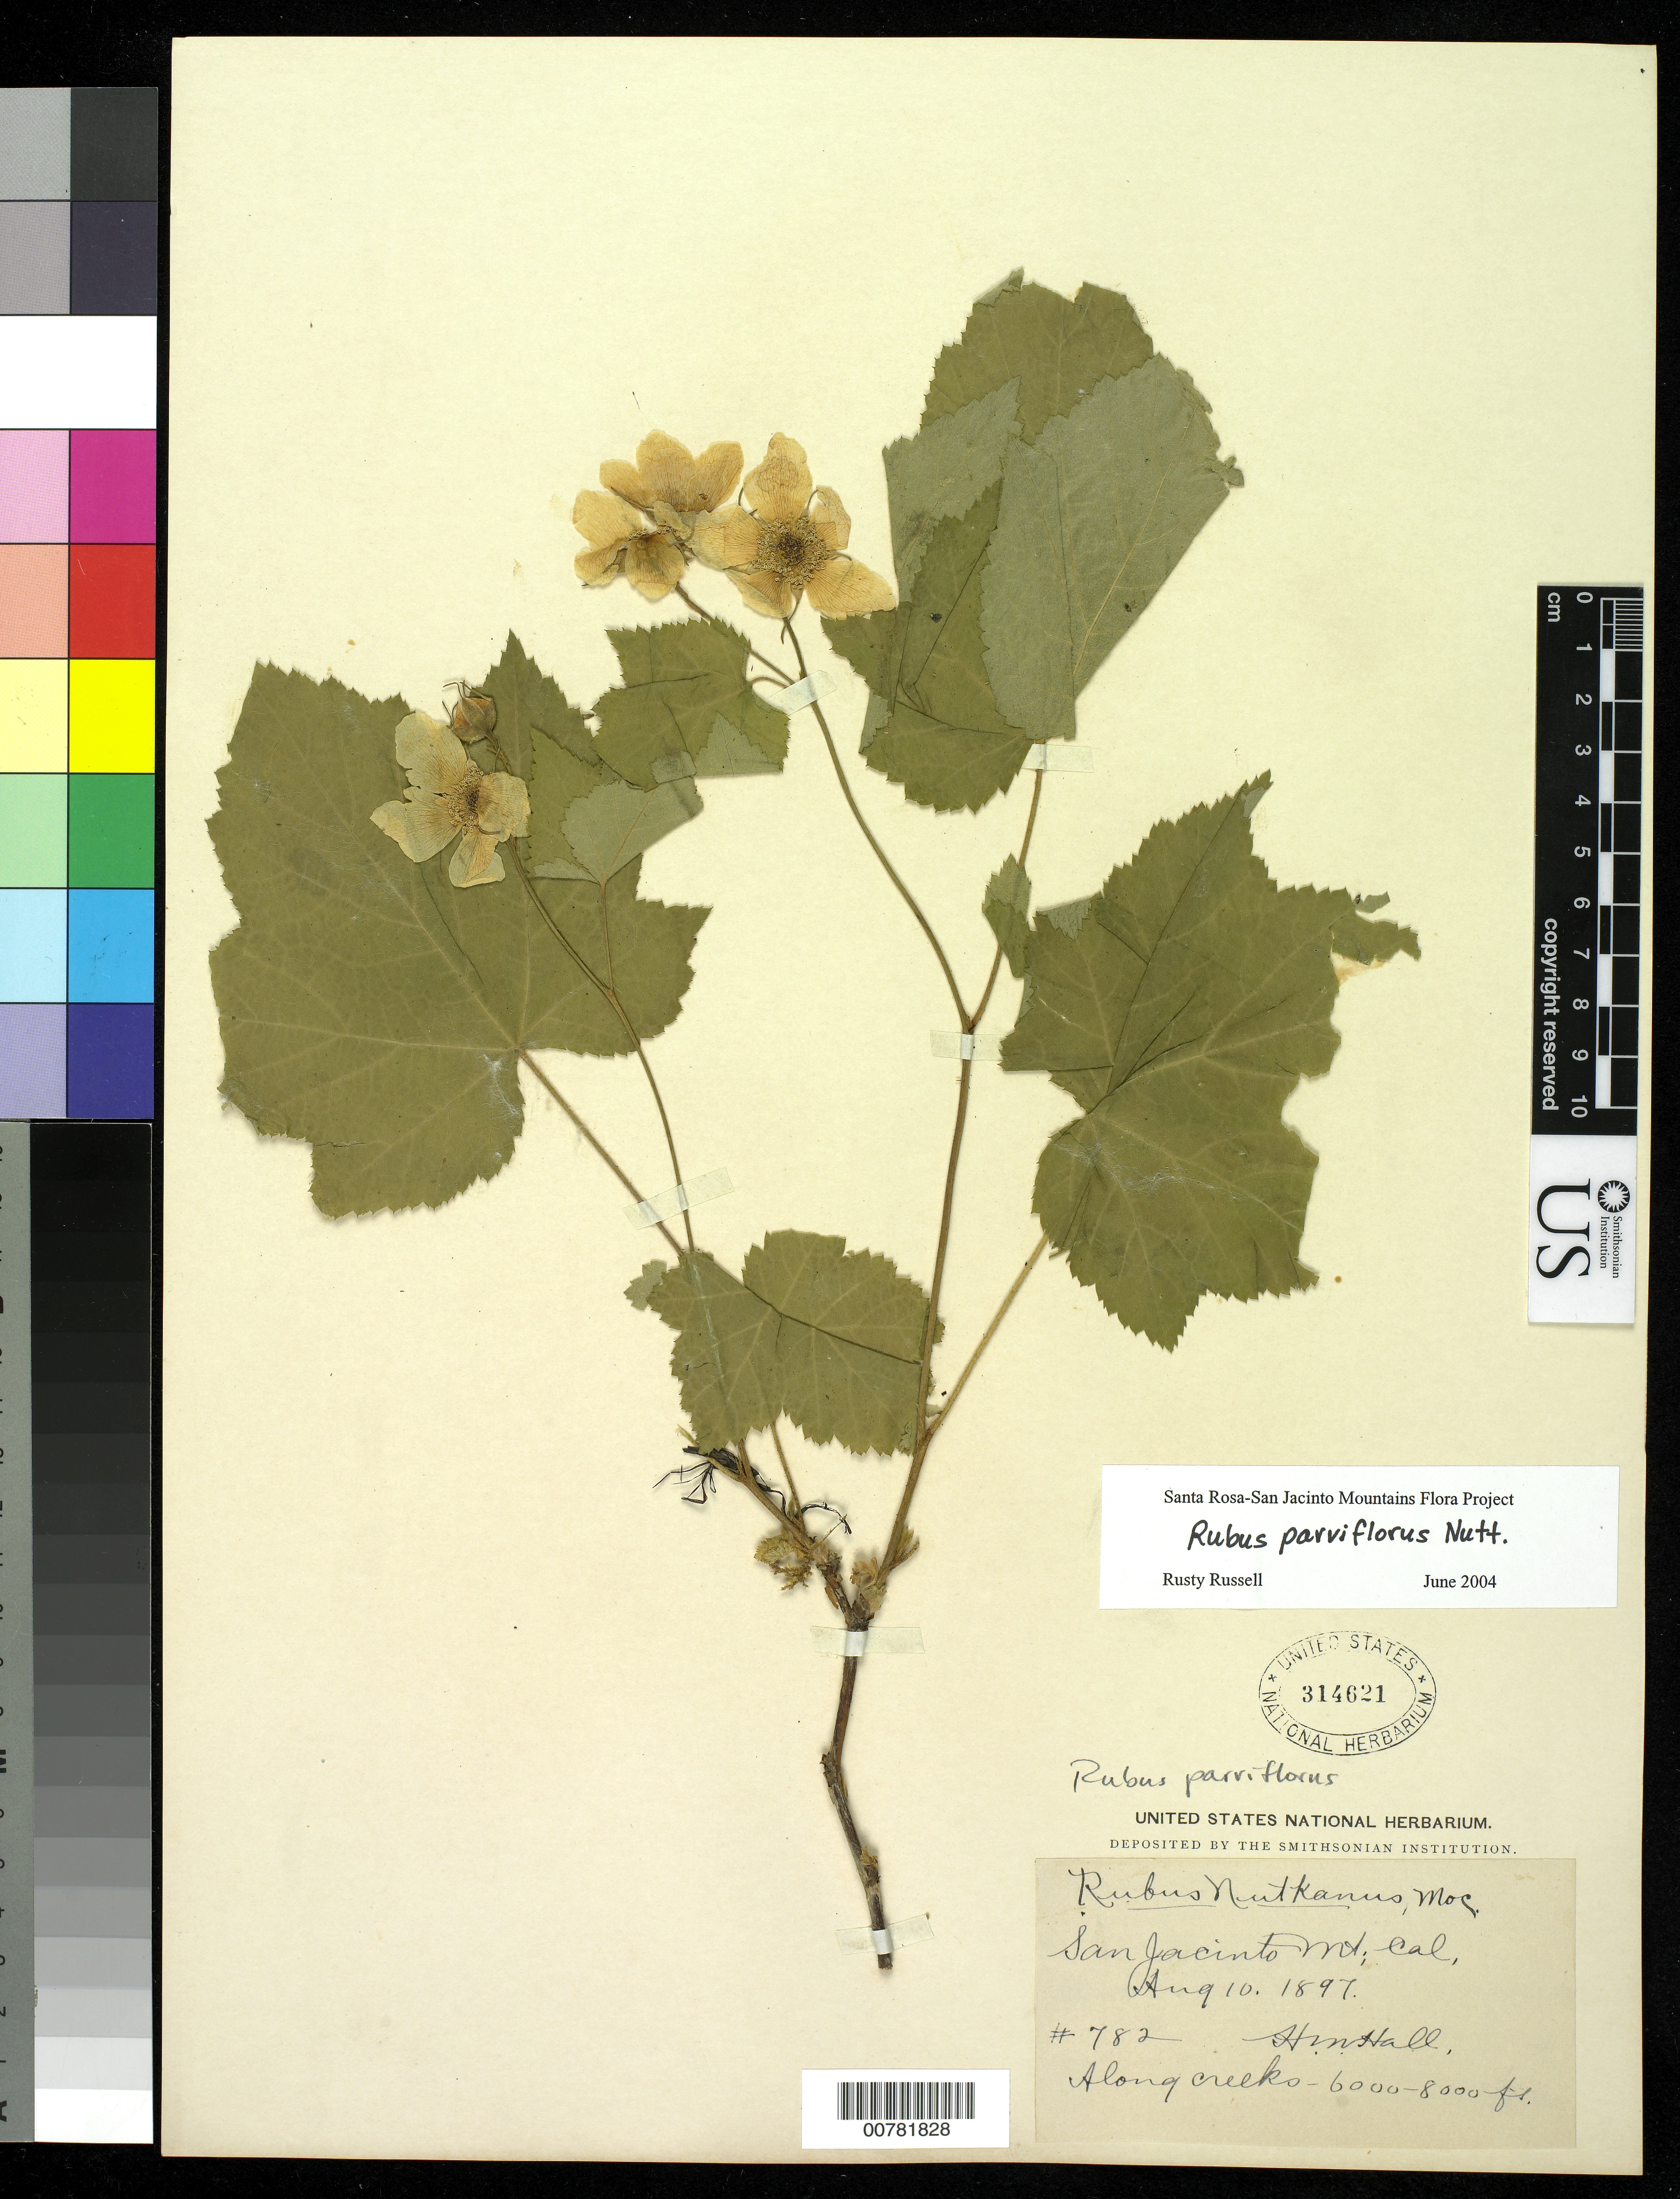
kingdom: Plantae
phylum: Tracheophyta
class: Magnoliopsida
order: Rosales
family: Rosaceae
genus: Rubus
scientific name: Rubus parviflorus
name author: Nutt.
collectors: H. M. Hall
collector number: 782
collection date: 1897-08-10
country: United States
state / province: California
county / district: Riverside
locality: San Jacinto Mt. Along creeks.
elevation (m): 1829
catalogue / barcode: US 314621